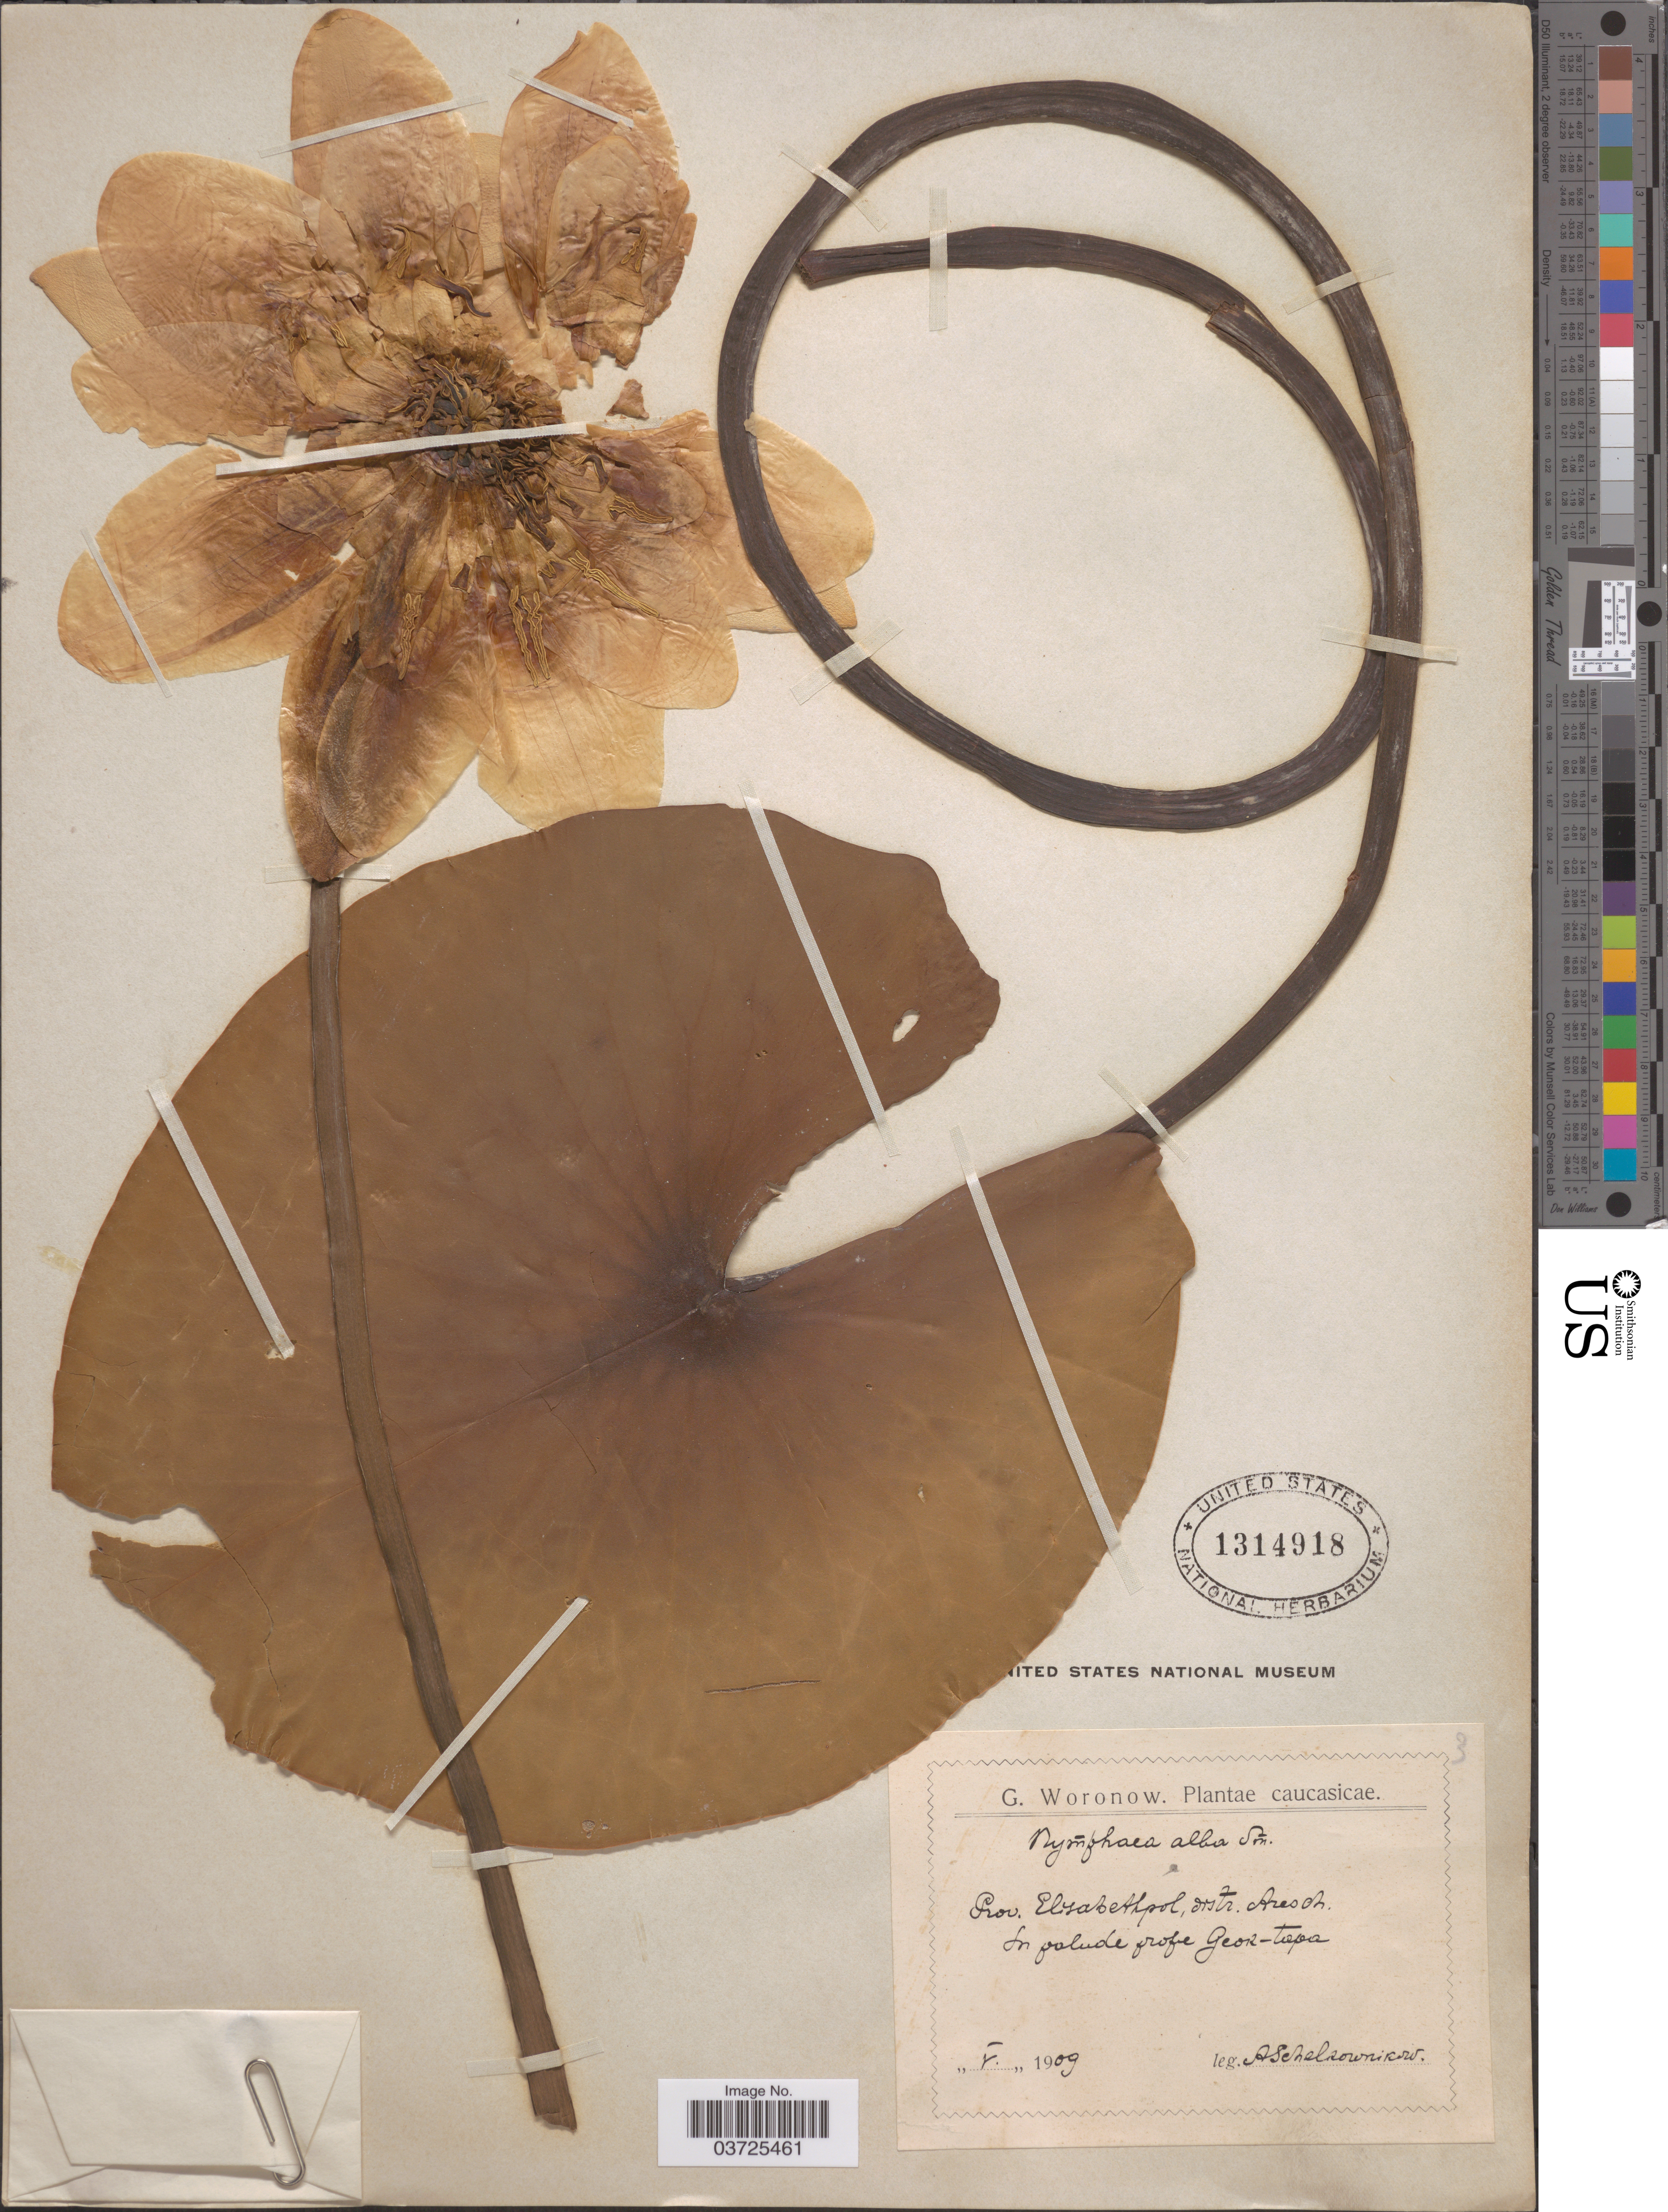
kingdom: Plantae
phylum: Tracheophyta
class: Magnoliopsida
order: Nymphaeales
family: Nymphaeaceae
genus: Nymphaea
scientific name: Nymphaea alba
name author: L.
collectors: A. Schelkownikow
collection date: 1909-05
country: Russian Federation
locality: Prov. Elisabethpol, orstr. Arcsch . In polude prope Geok-topa.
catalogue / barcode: US 1314918